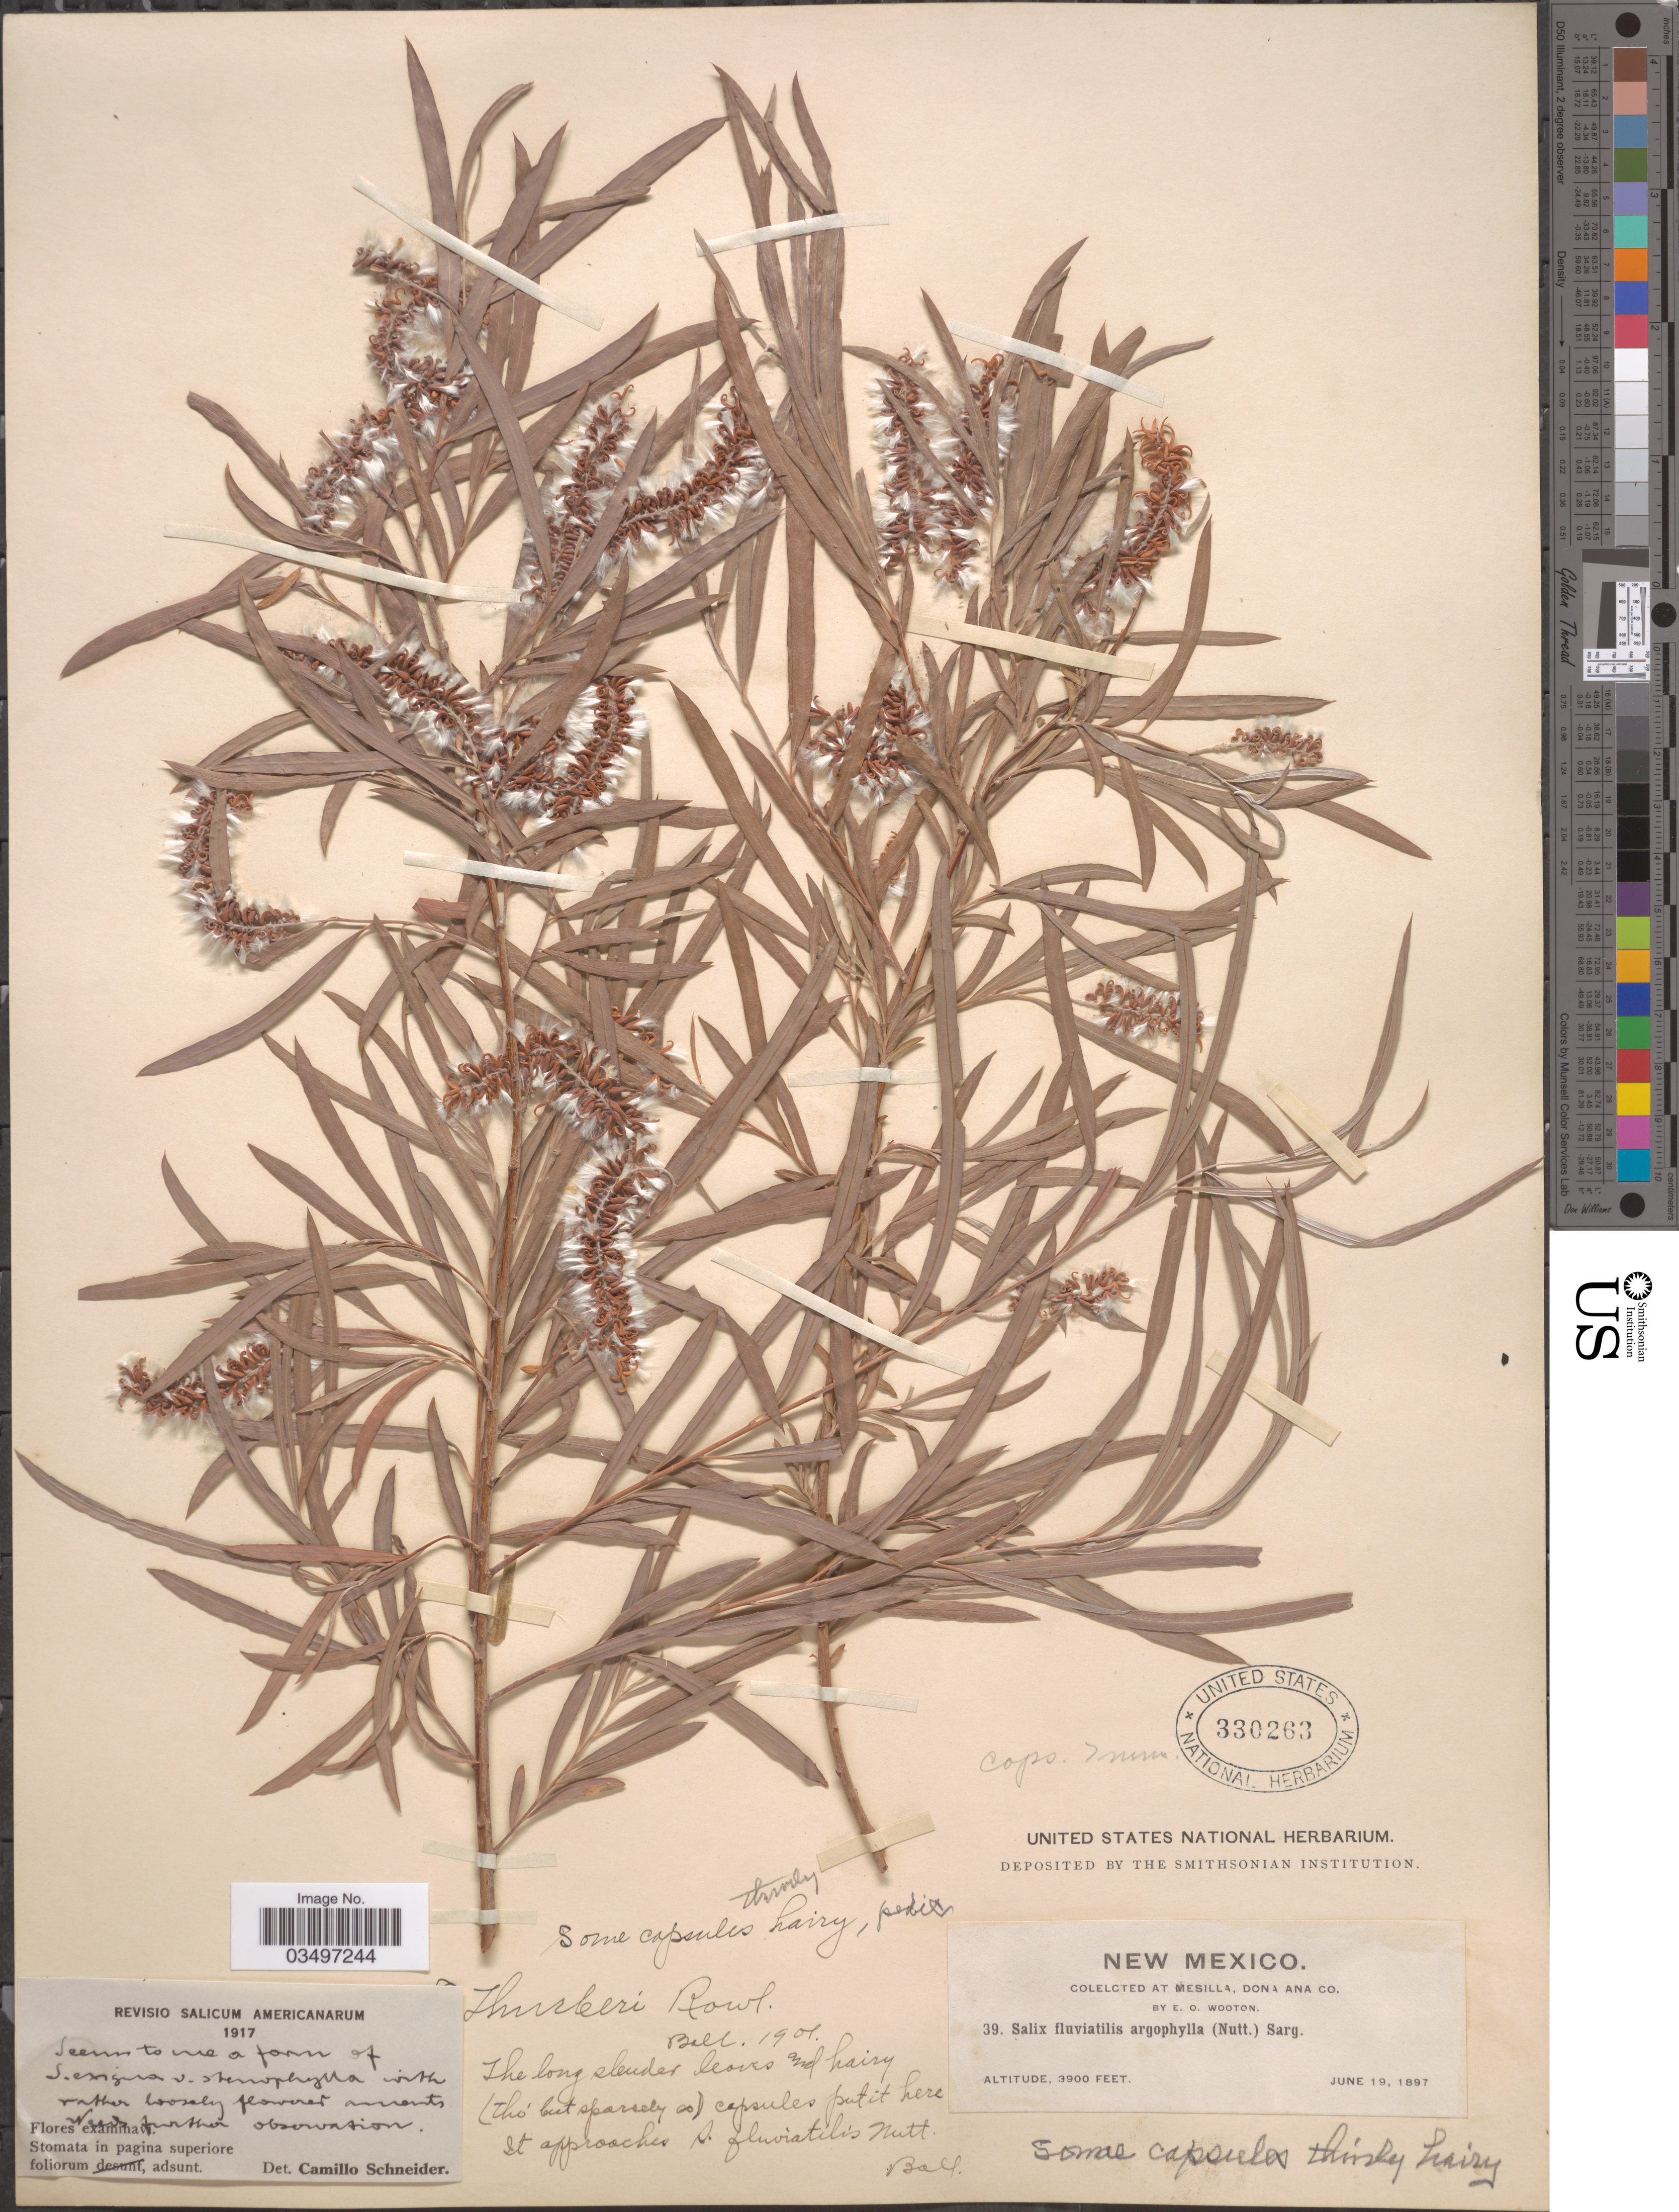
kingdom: Plantae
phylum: Tracheophyta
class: Magnoliopsida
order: Malpighiales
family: Salicaceae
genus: Salix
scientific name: Salix exigua var. stenophylla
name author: (Rydb.) C.K. Schneid.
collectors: E. O. Wooton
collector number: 39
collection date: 1897-06-19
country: United States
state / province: New Mexico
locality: At Mesilla, Dona Ana Co.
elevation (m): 1189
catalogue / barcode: US 330263